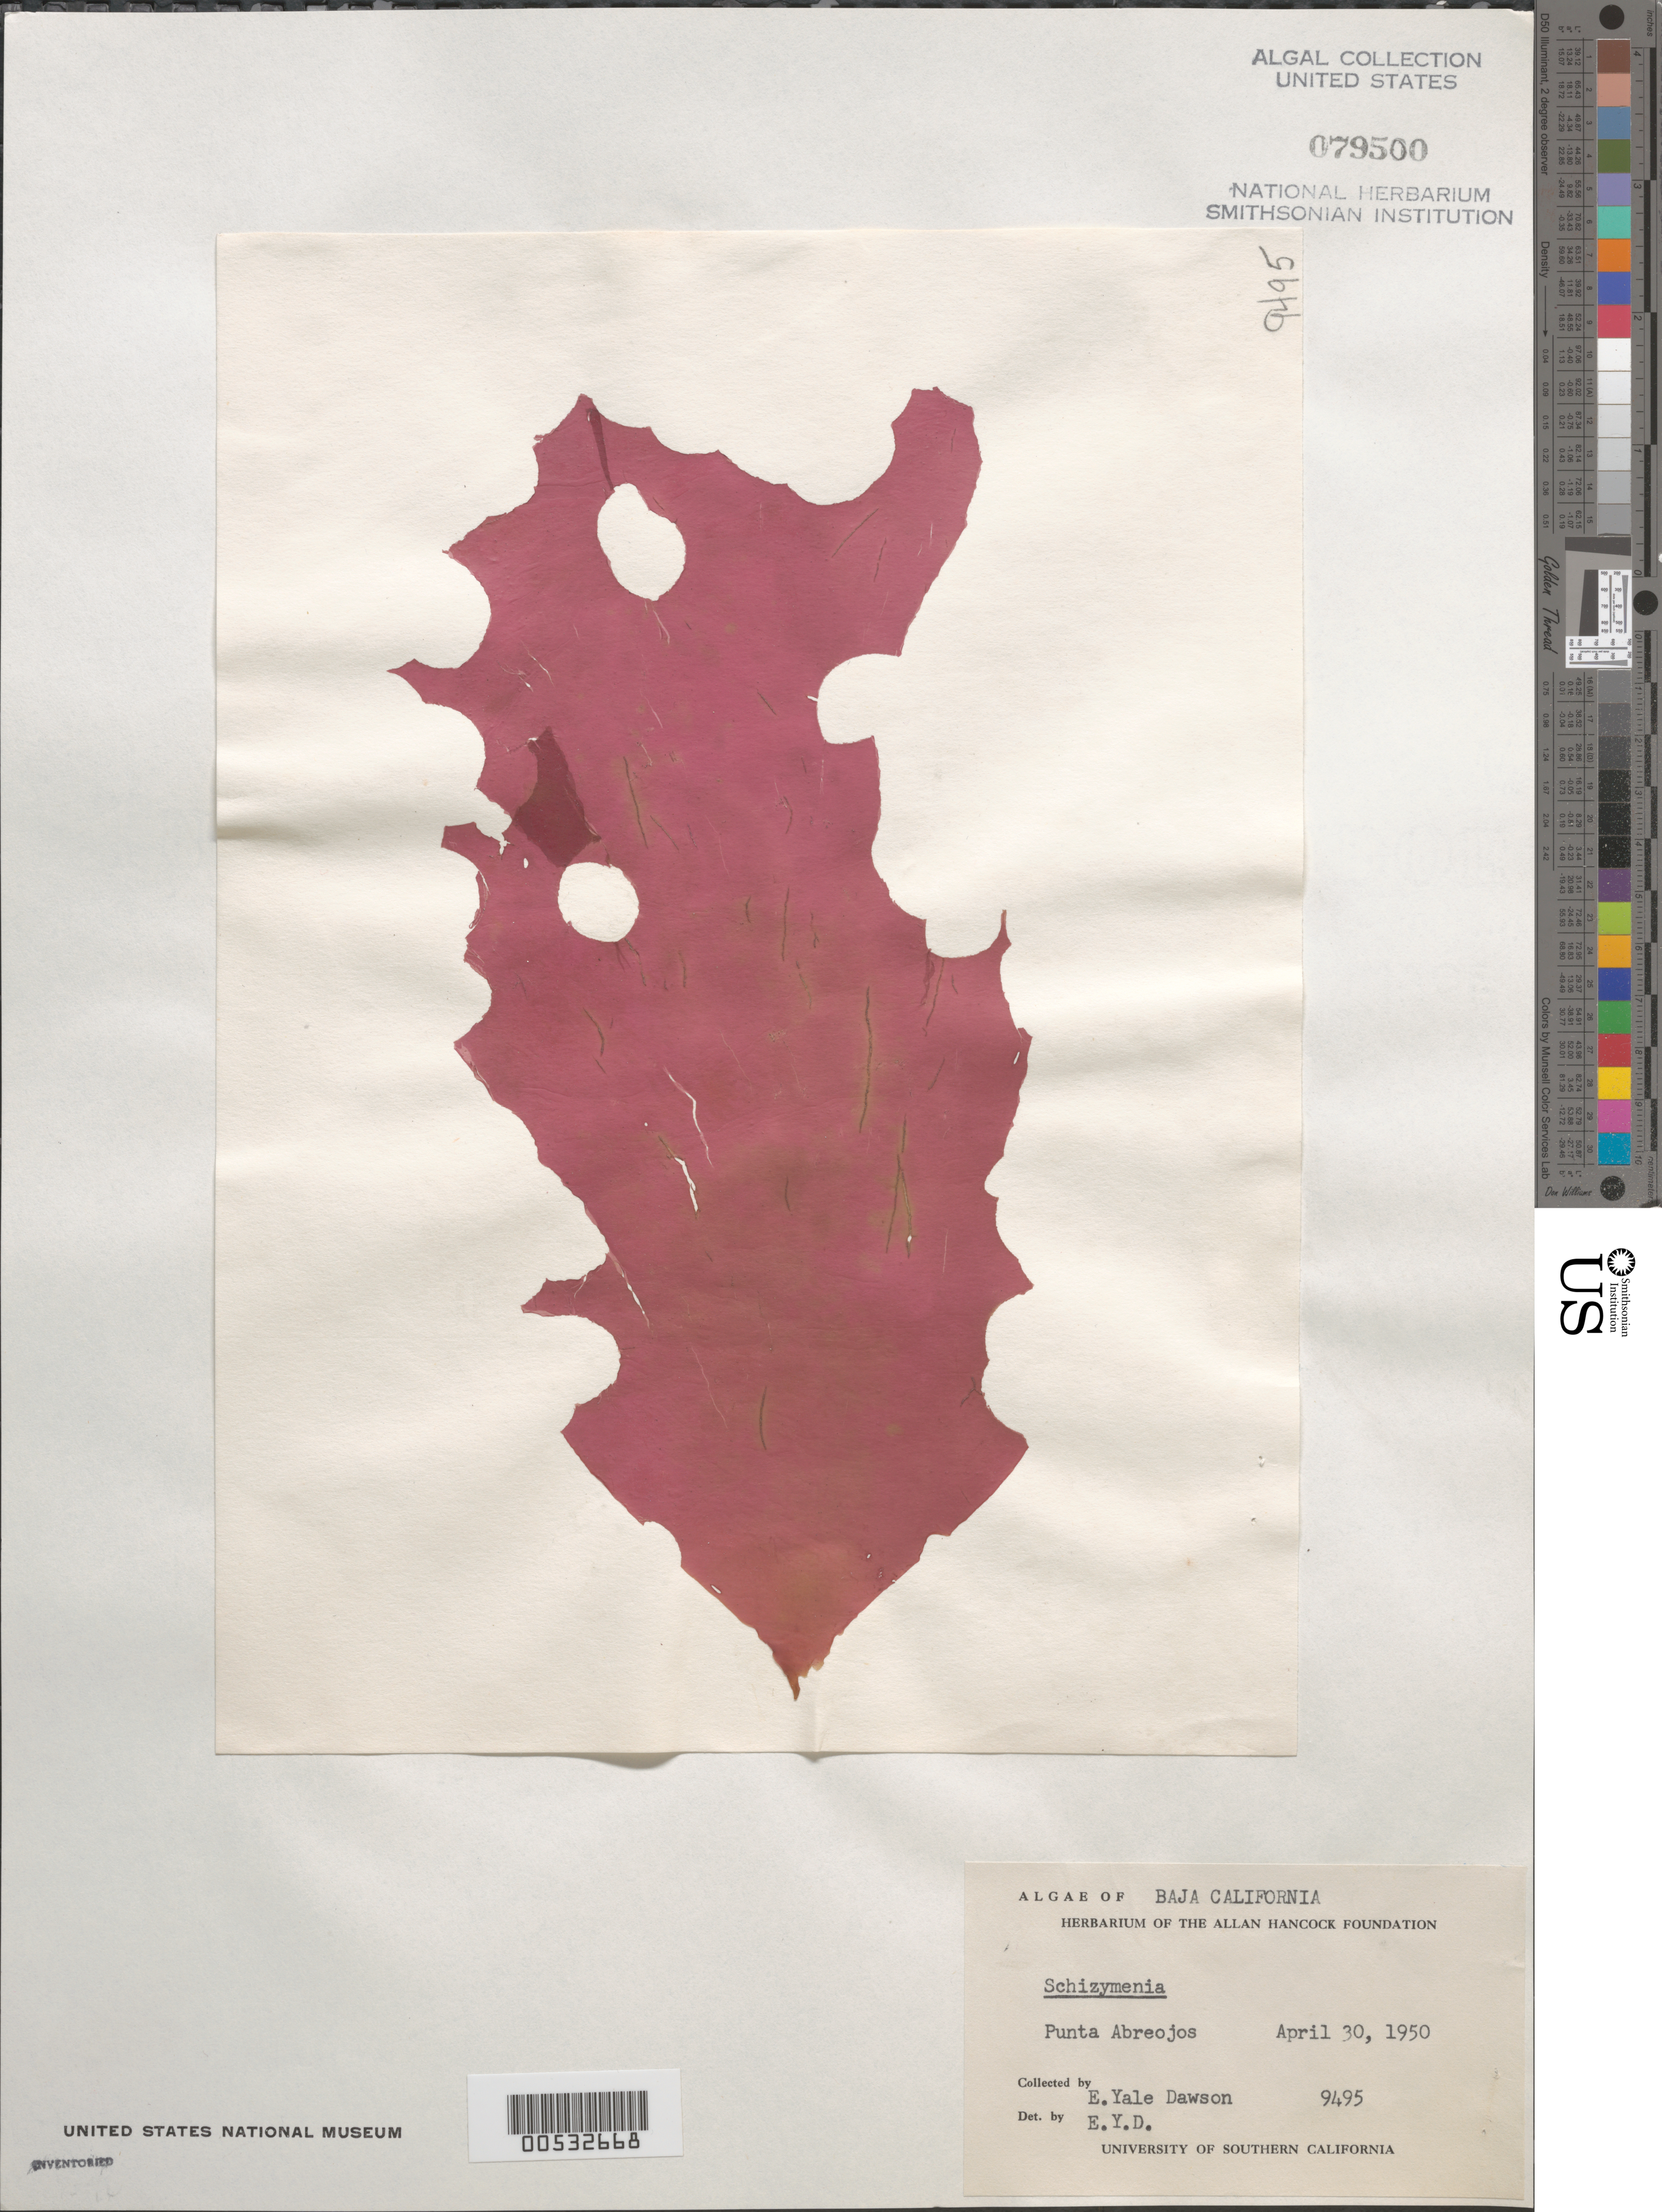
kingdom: Plantae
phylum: Rhodophyta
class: Florideophyceae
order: Nemastomatales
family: Schizymeniaceae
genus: Schizymenia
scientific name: Schizymenia sp.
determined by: Dawson, E. Y.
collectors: E. Y. Dawson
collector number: EYD 9495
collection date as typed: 30 Apr 1950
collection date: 1950-04-30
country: Mexico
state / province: Baja California Sur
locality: Punta Abreojos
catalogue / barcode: US 79500